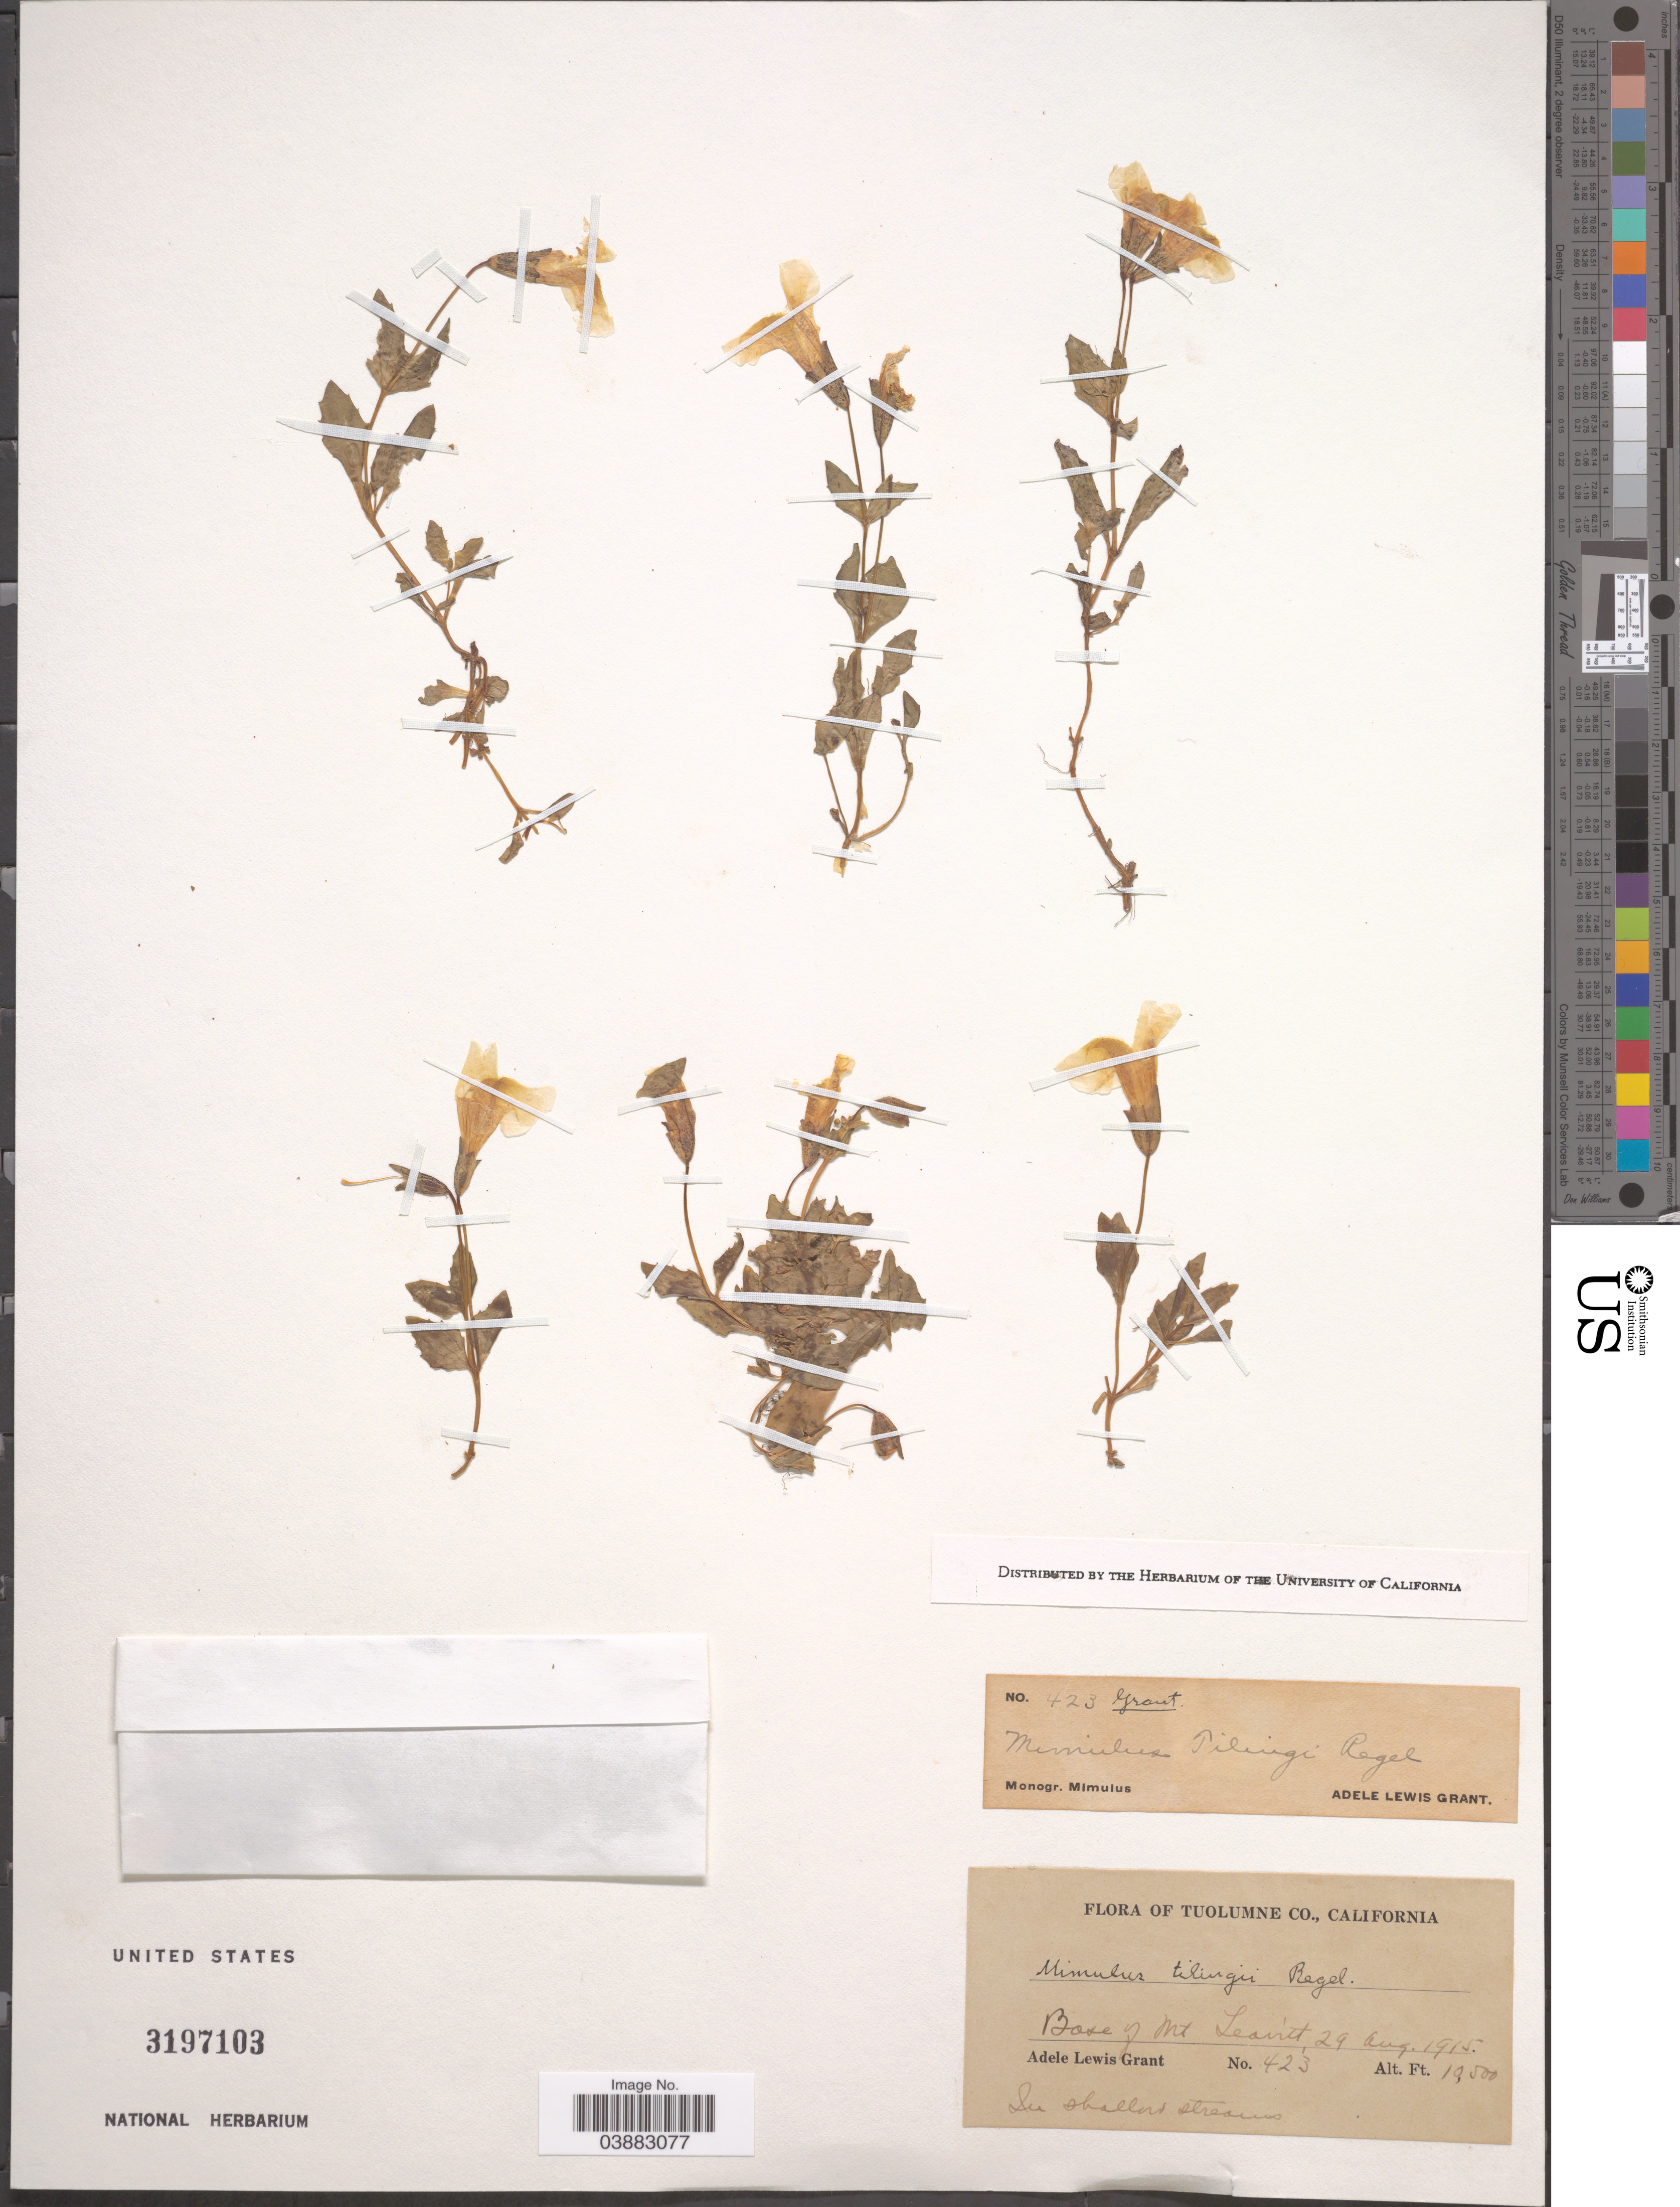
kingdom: Plantae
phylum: Tracheophyta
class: Magnoliopsida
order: Lamiales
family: Phrymaceae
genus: Mimulus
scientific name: Mimulus tilingii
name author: Regel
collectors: A. L. Grant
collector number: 423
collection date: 1915-08-29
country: United States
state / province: California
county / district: Tuolumne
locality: Tuolumne Co. Base of Mt. leavitt.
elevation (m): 3200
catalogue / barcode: US 3197103